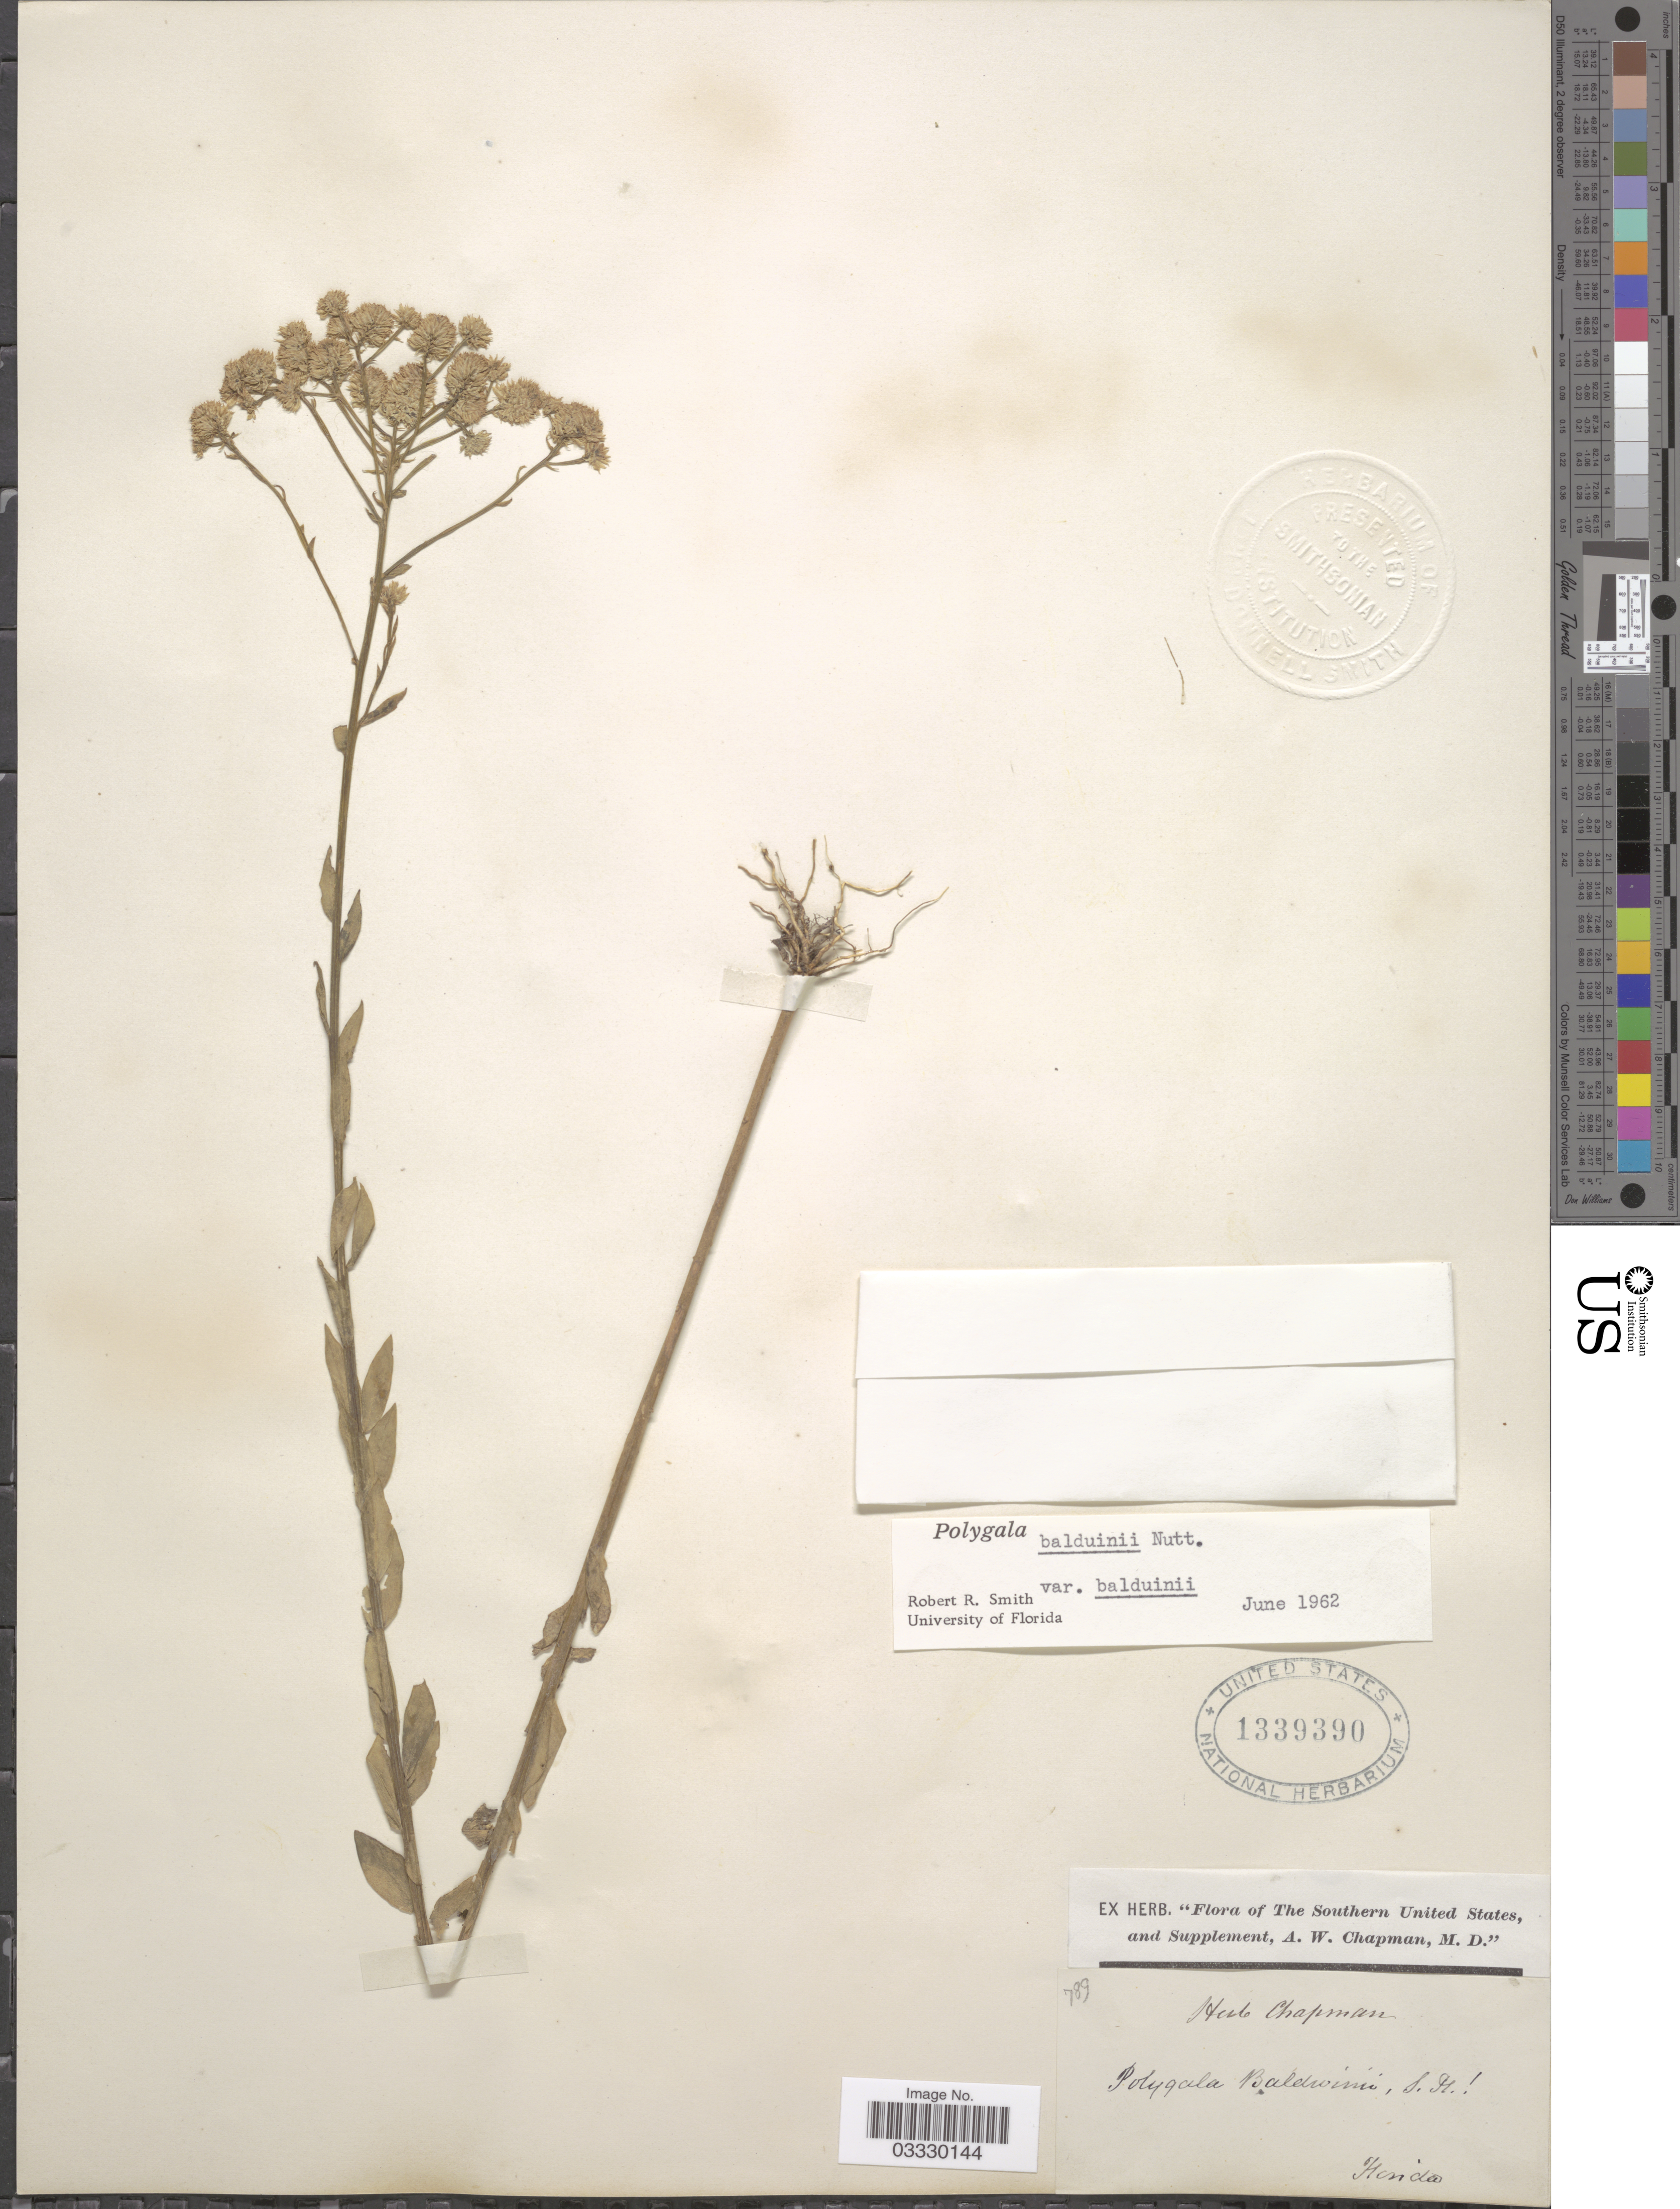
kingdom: Plantae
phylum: Tracheophyta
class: Magnoliopsida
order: Fabales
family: Polygalaceae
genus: Polygala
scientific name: Polygala balduinii var. balduinii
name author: Nutt.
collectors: A. W. Chapman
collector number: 789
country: United States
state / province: Florida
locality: The Southern United States.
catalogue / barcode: US 1339390